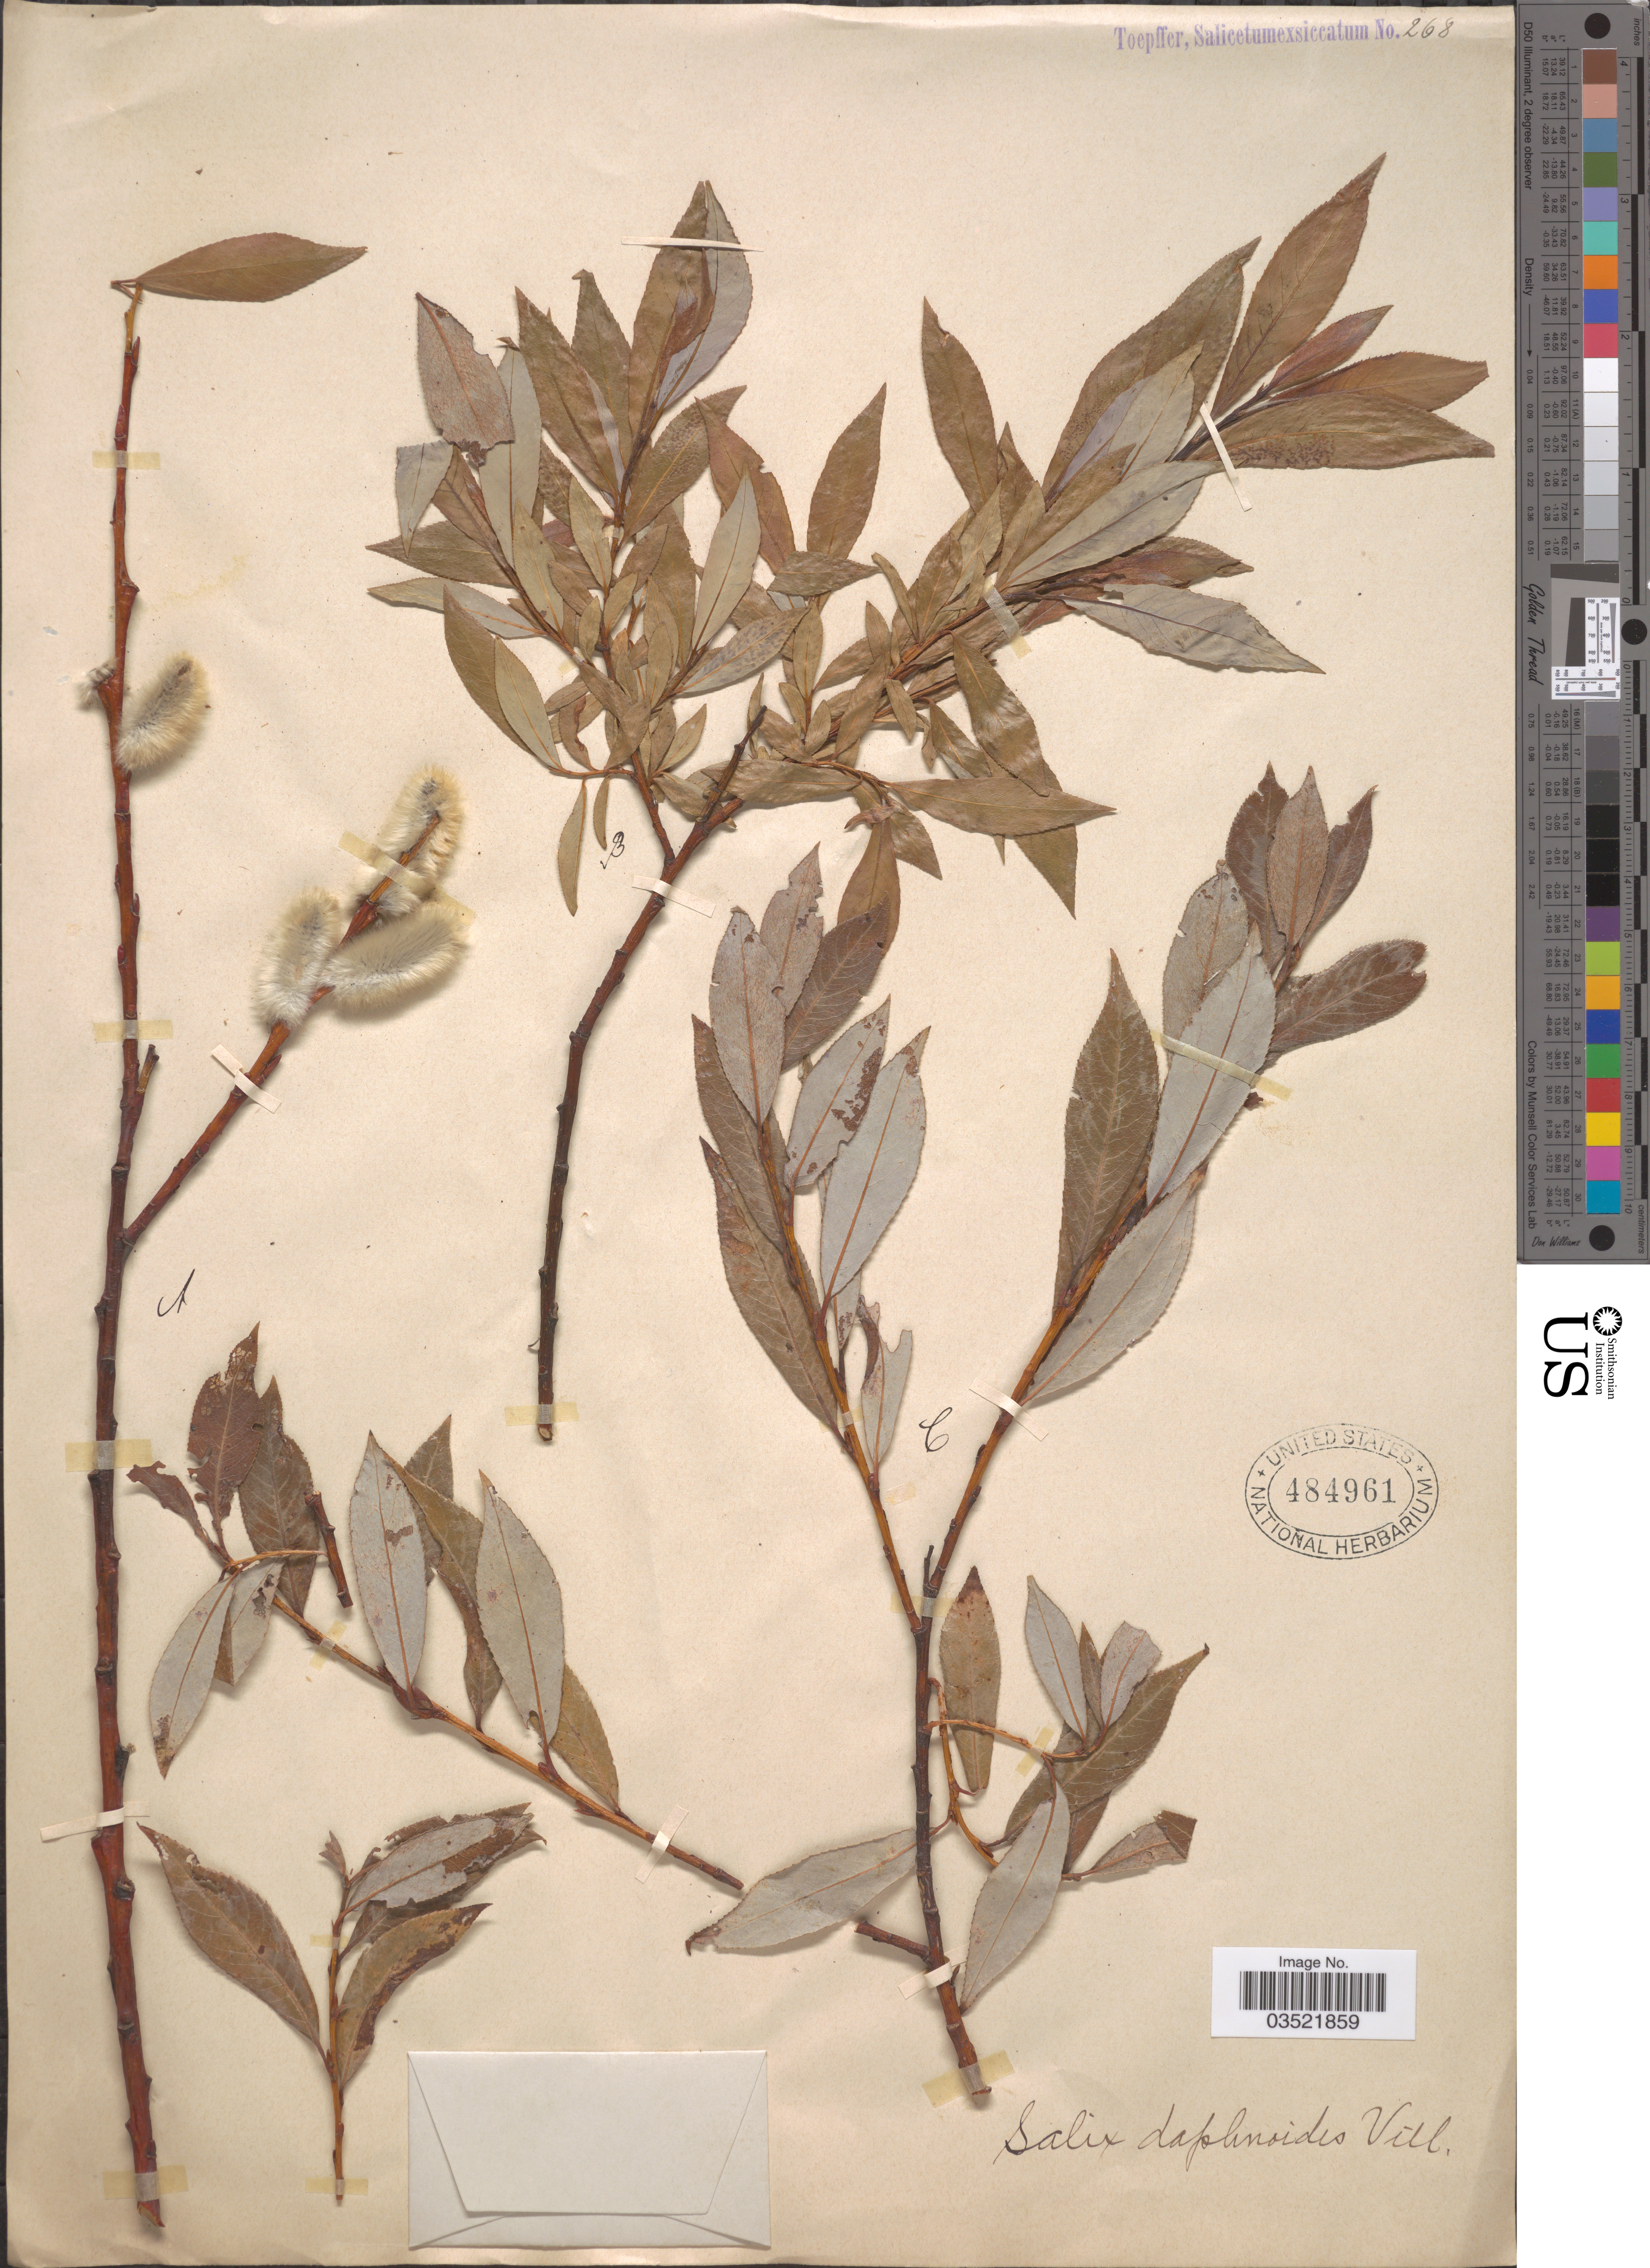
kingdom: Plantae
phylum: Tracheophyta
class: Magnoliopsida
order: Malpighiales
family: Salicaceae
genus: Salix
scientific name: Salix daphnoides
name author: Vill.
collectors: A. Toepffer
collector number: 268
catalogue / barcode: US 484961